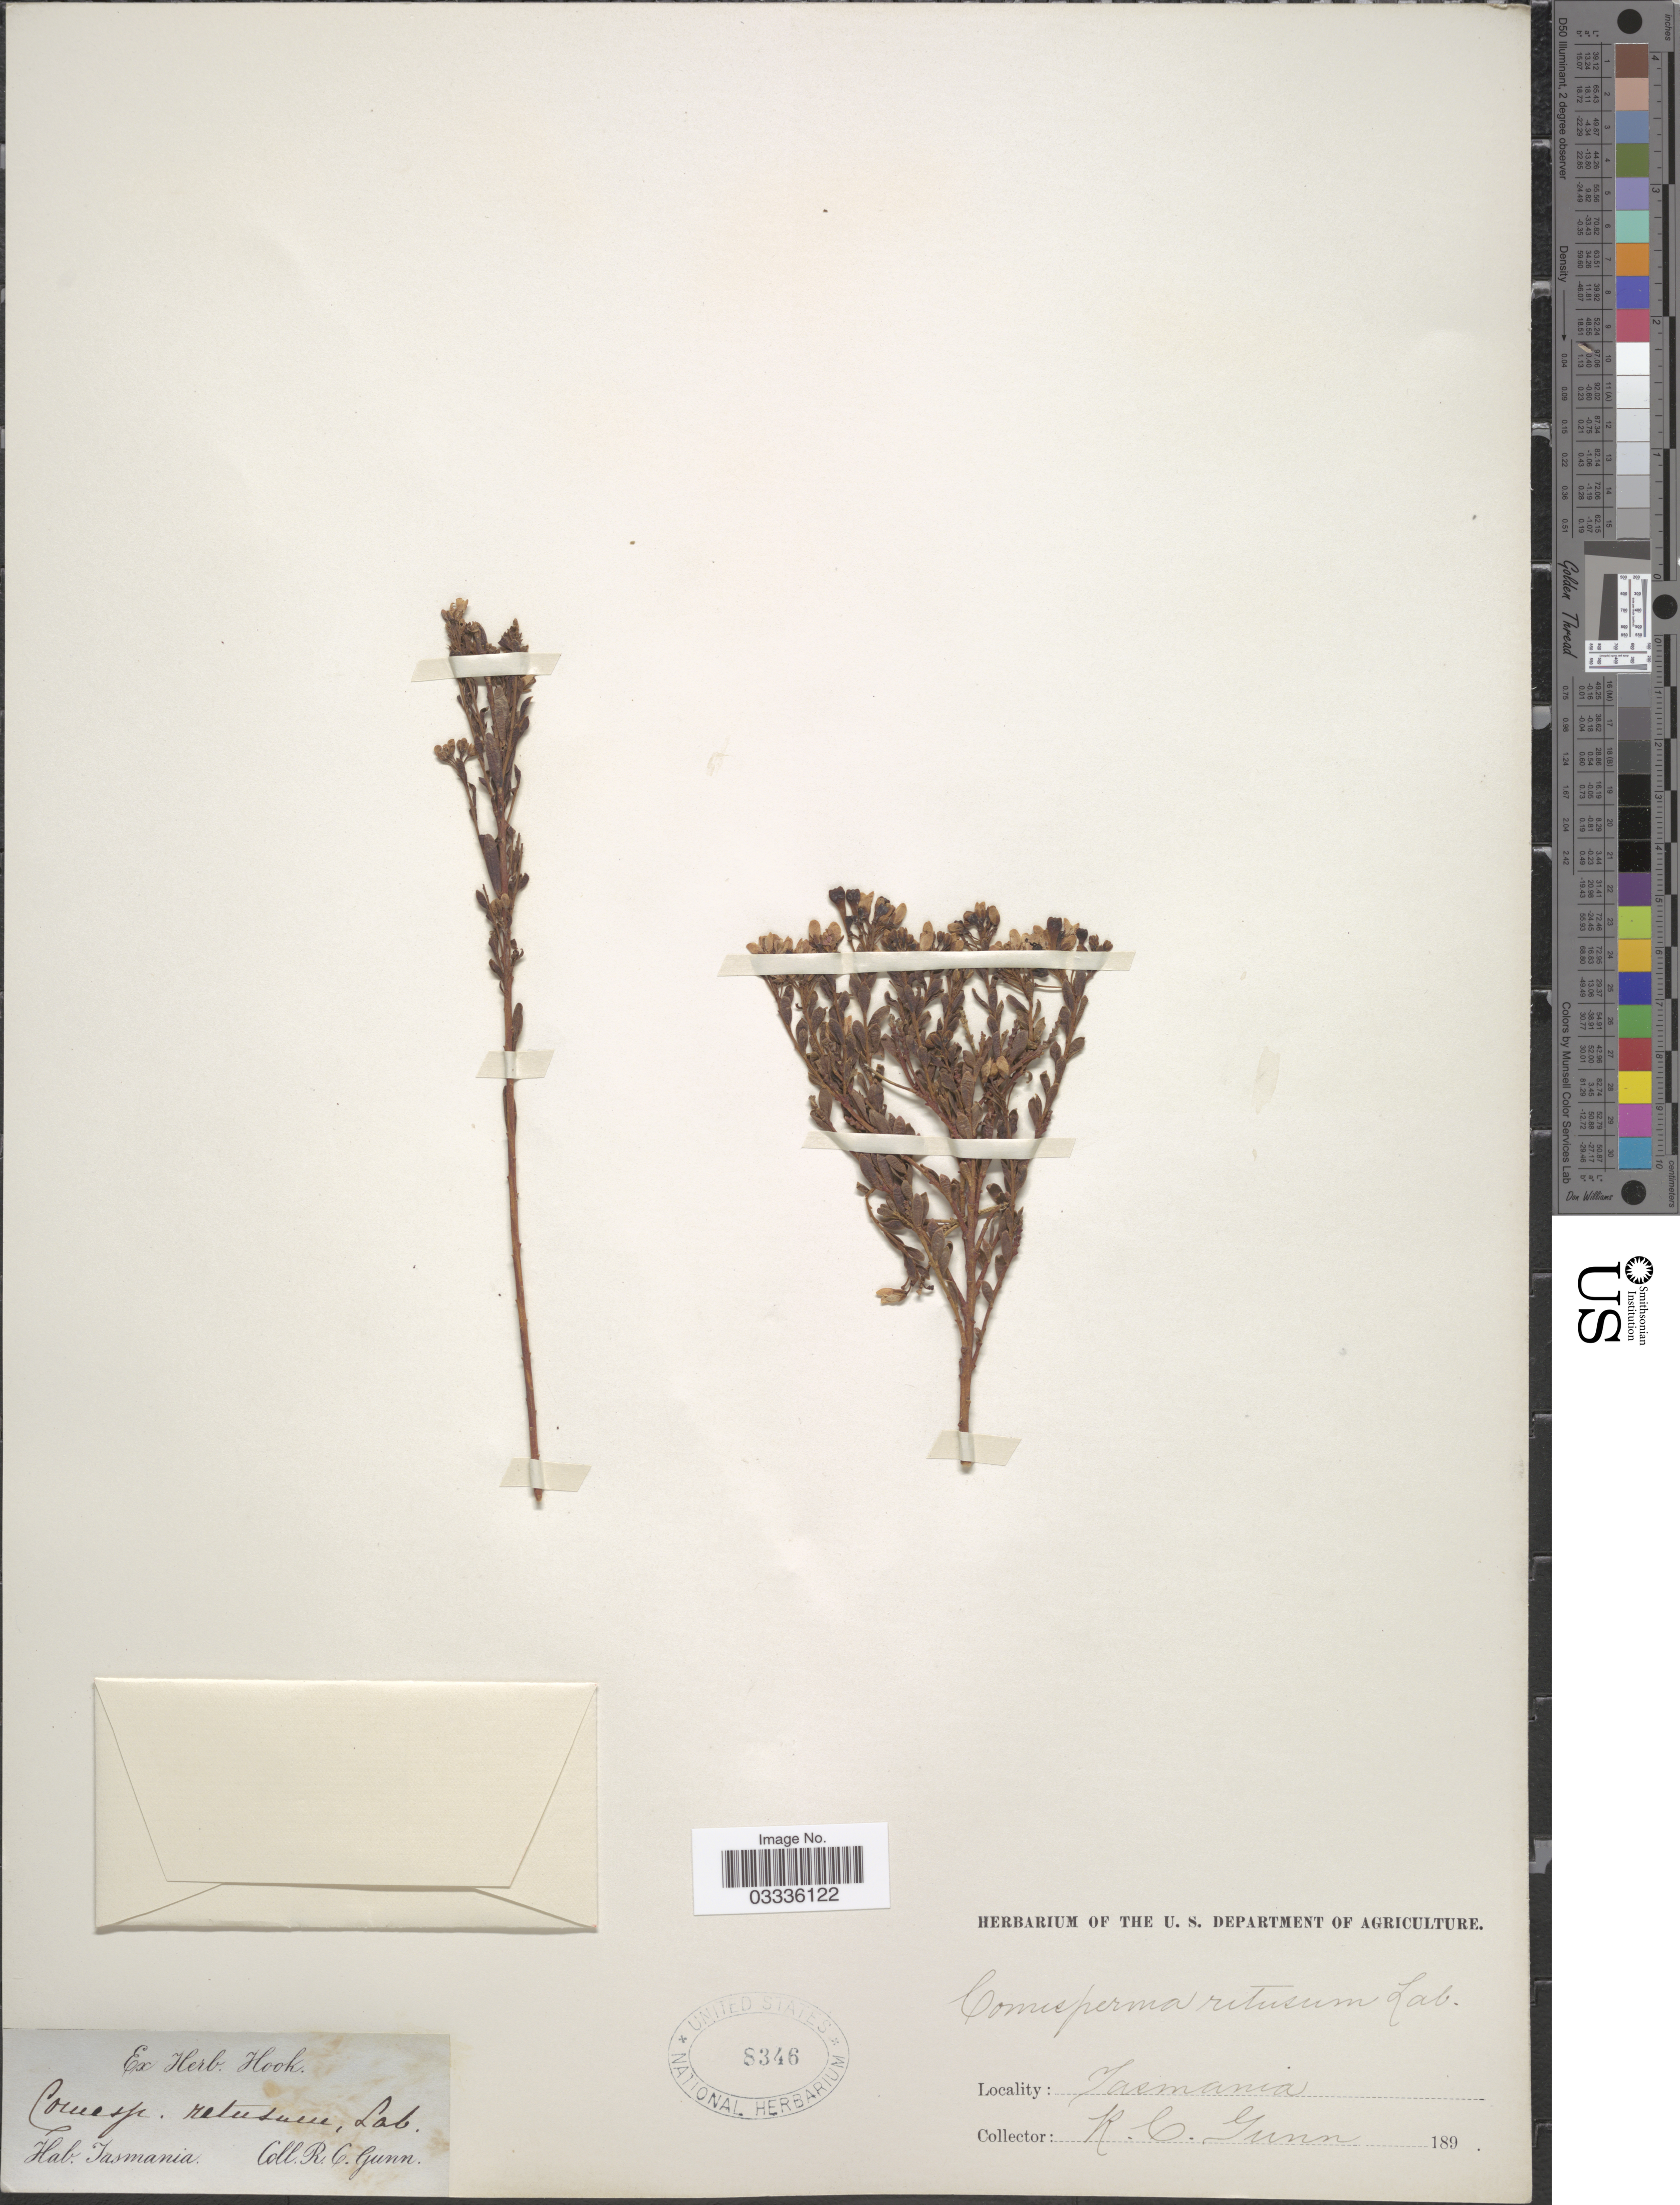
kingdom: Plantae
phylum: Tracheophyta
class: Magnoliopsida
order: Fabales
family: Polygalaceae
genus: Comesperma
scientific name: Comesperma retusum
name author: Labill.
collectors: R. Gunn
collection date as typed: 189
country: Australia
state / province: Tasmania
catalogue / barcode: US 8346